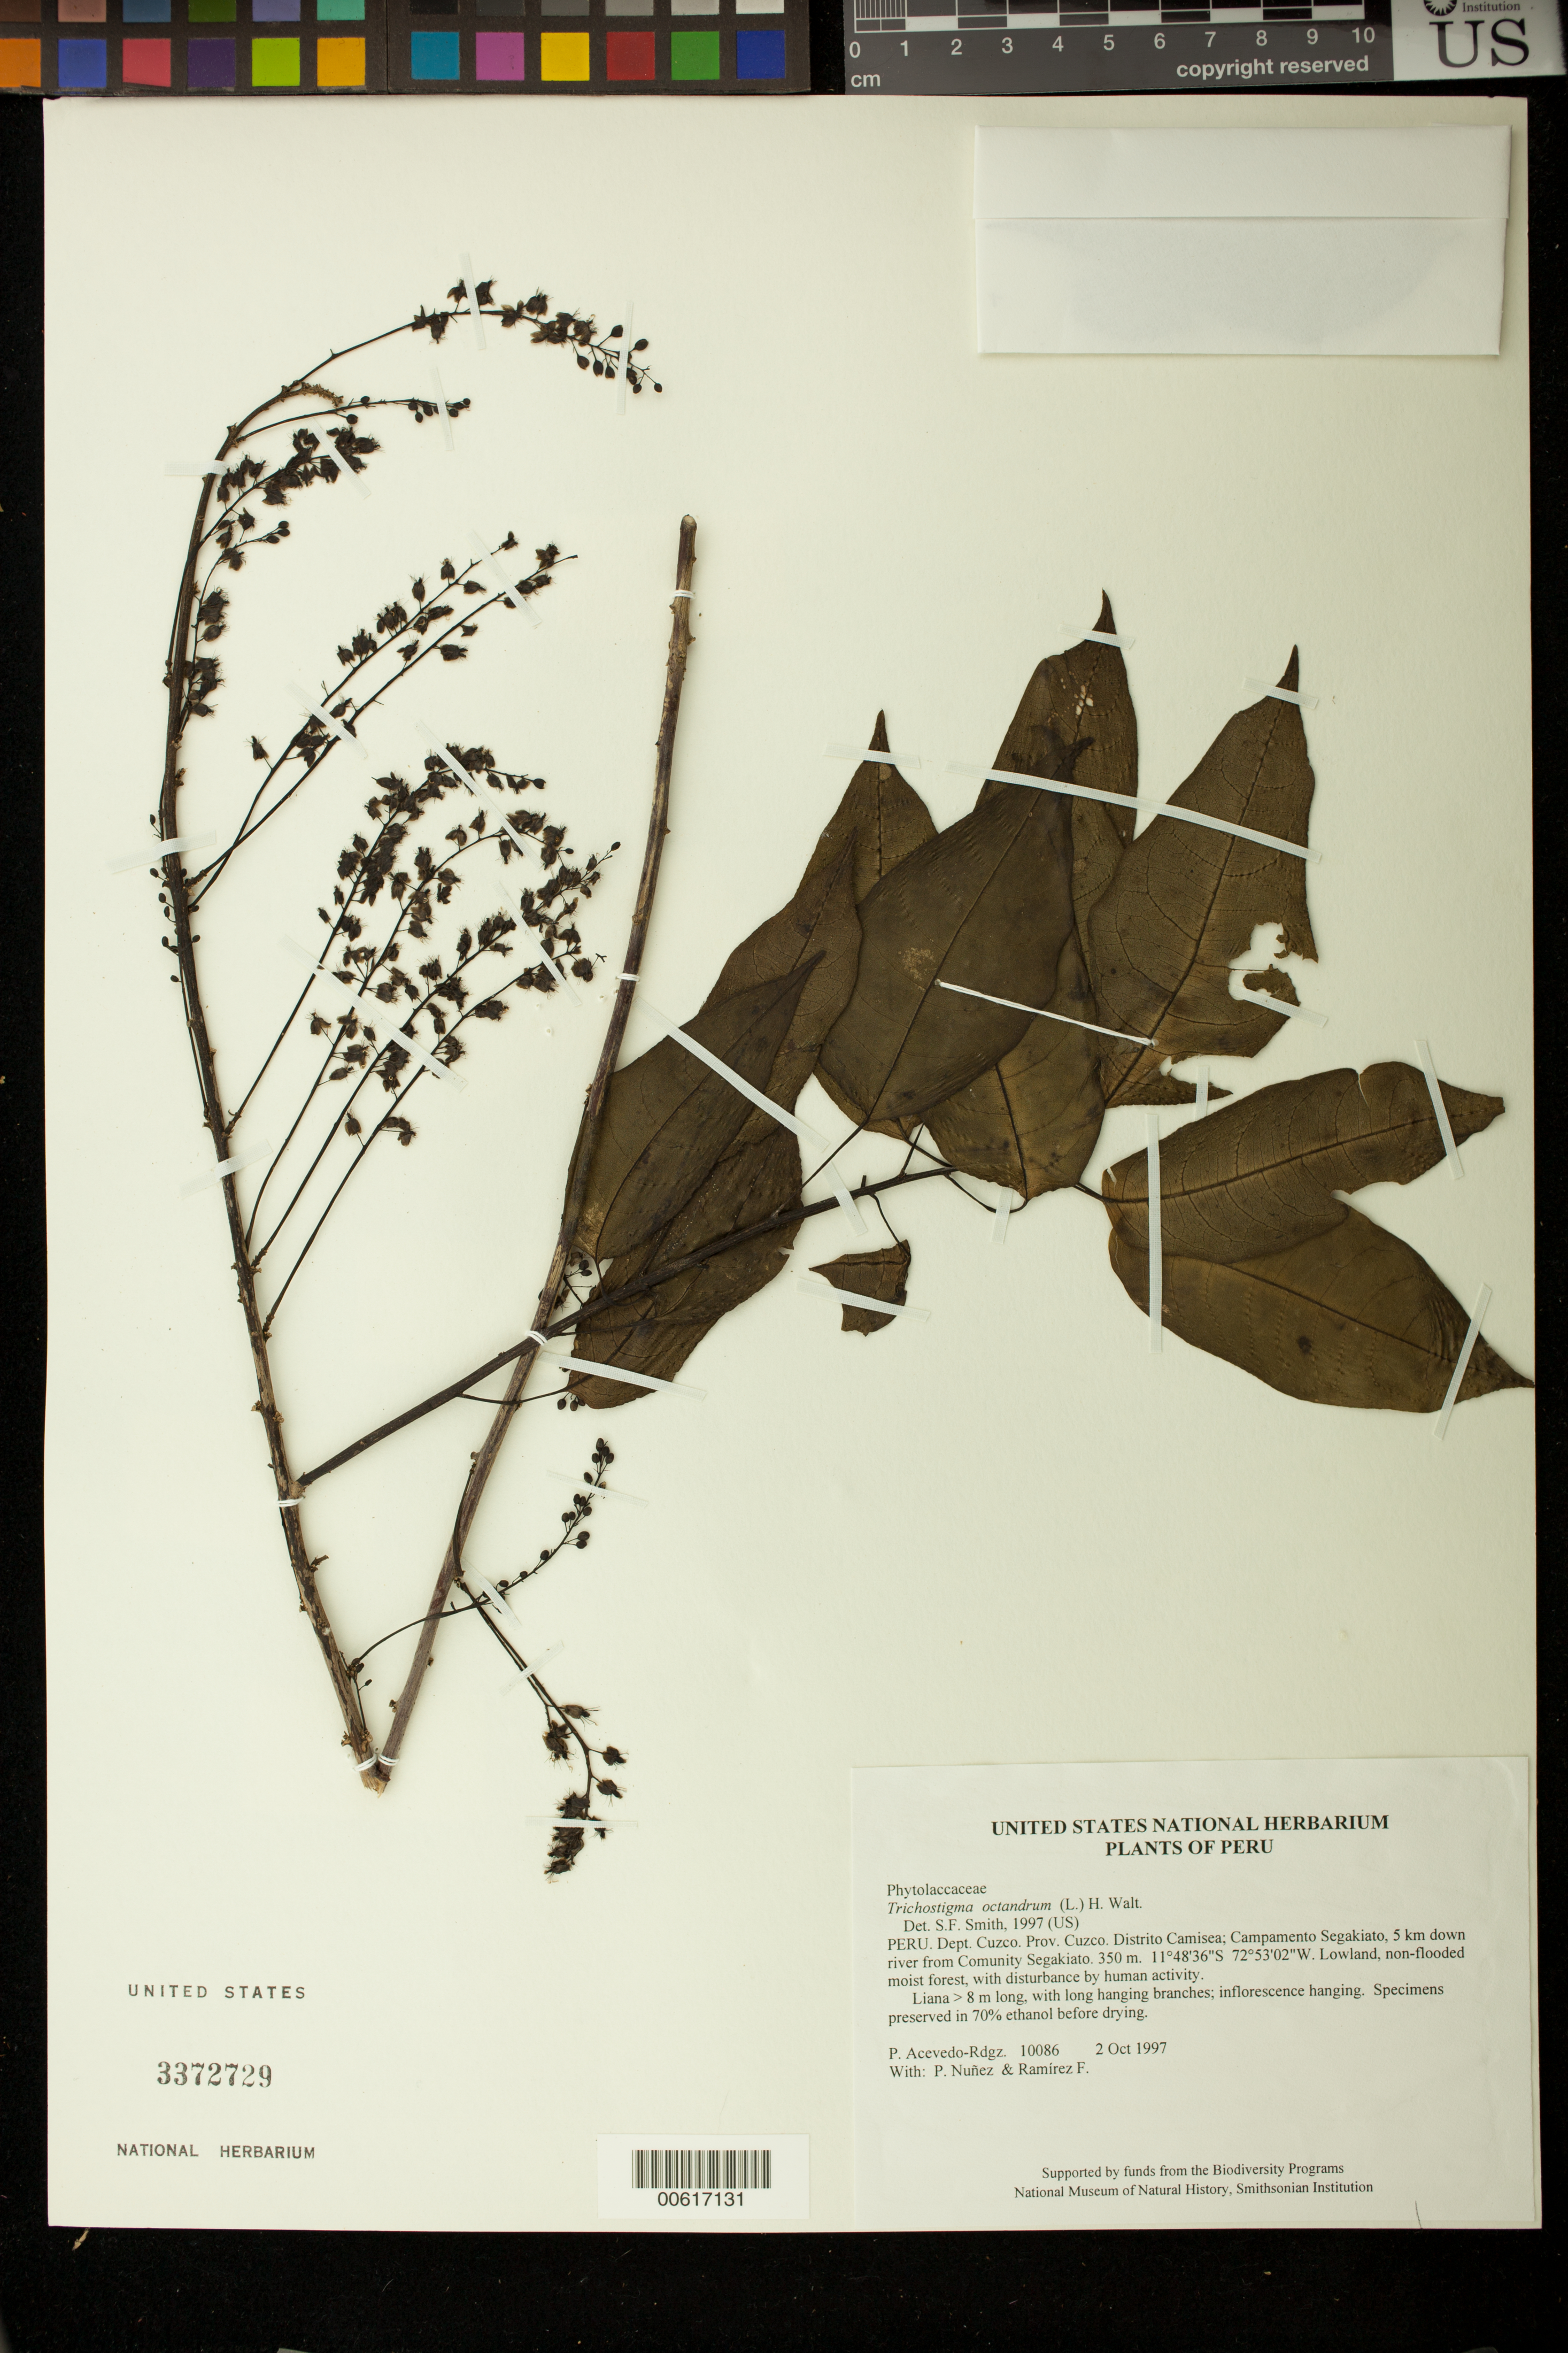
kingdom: Plantae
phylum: Tracheophyta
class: Magnoliopsida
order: Caryophyllales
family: Phytolaccaceae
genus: Trichostigma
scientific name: Trichostigma octandrum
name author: (L.) H. Walter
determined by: Smith, Stephen F., (US), NMNH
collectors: P. Acevedo-Rodr., P. Nuñez V. & F. Ramirez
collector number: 10086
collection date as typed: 02 Oct 1997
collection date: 1997-10-02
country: Peru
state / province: Cusco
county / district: Cusco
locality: Distrito Camisea; Campamento Segakiato, 5 km down river from Comunity Segakiato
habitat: Lowland, non-flooded moist forest, with disturbance by human activity.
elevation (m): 350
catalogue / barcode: US 3372729